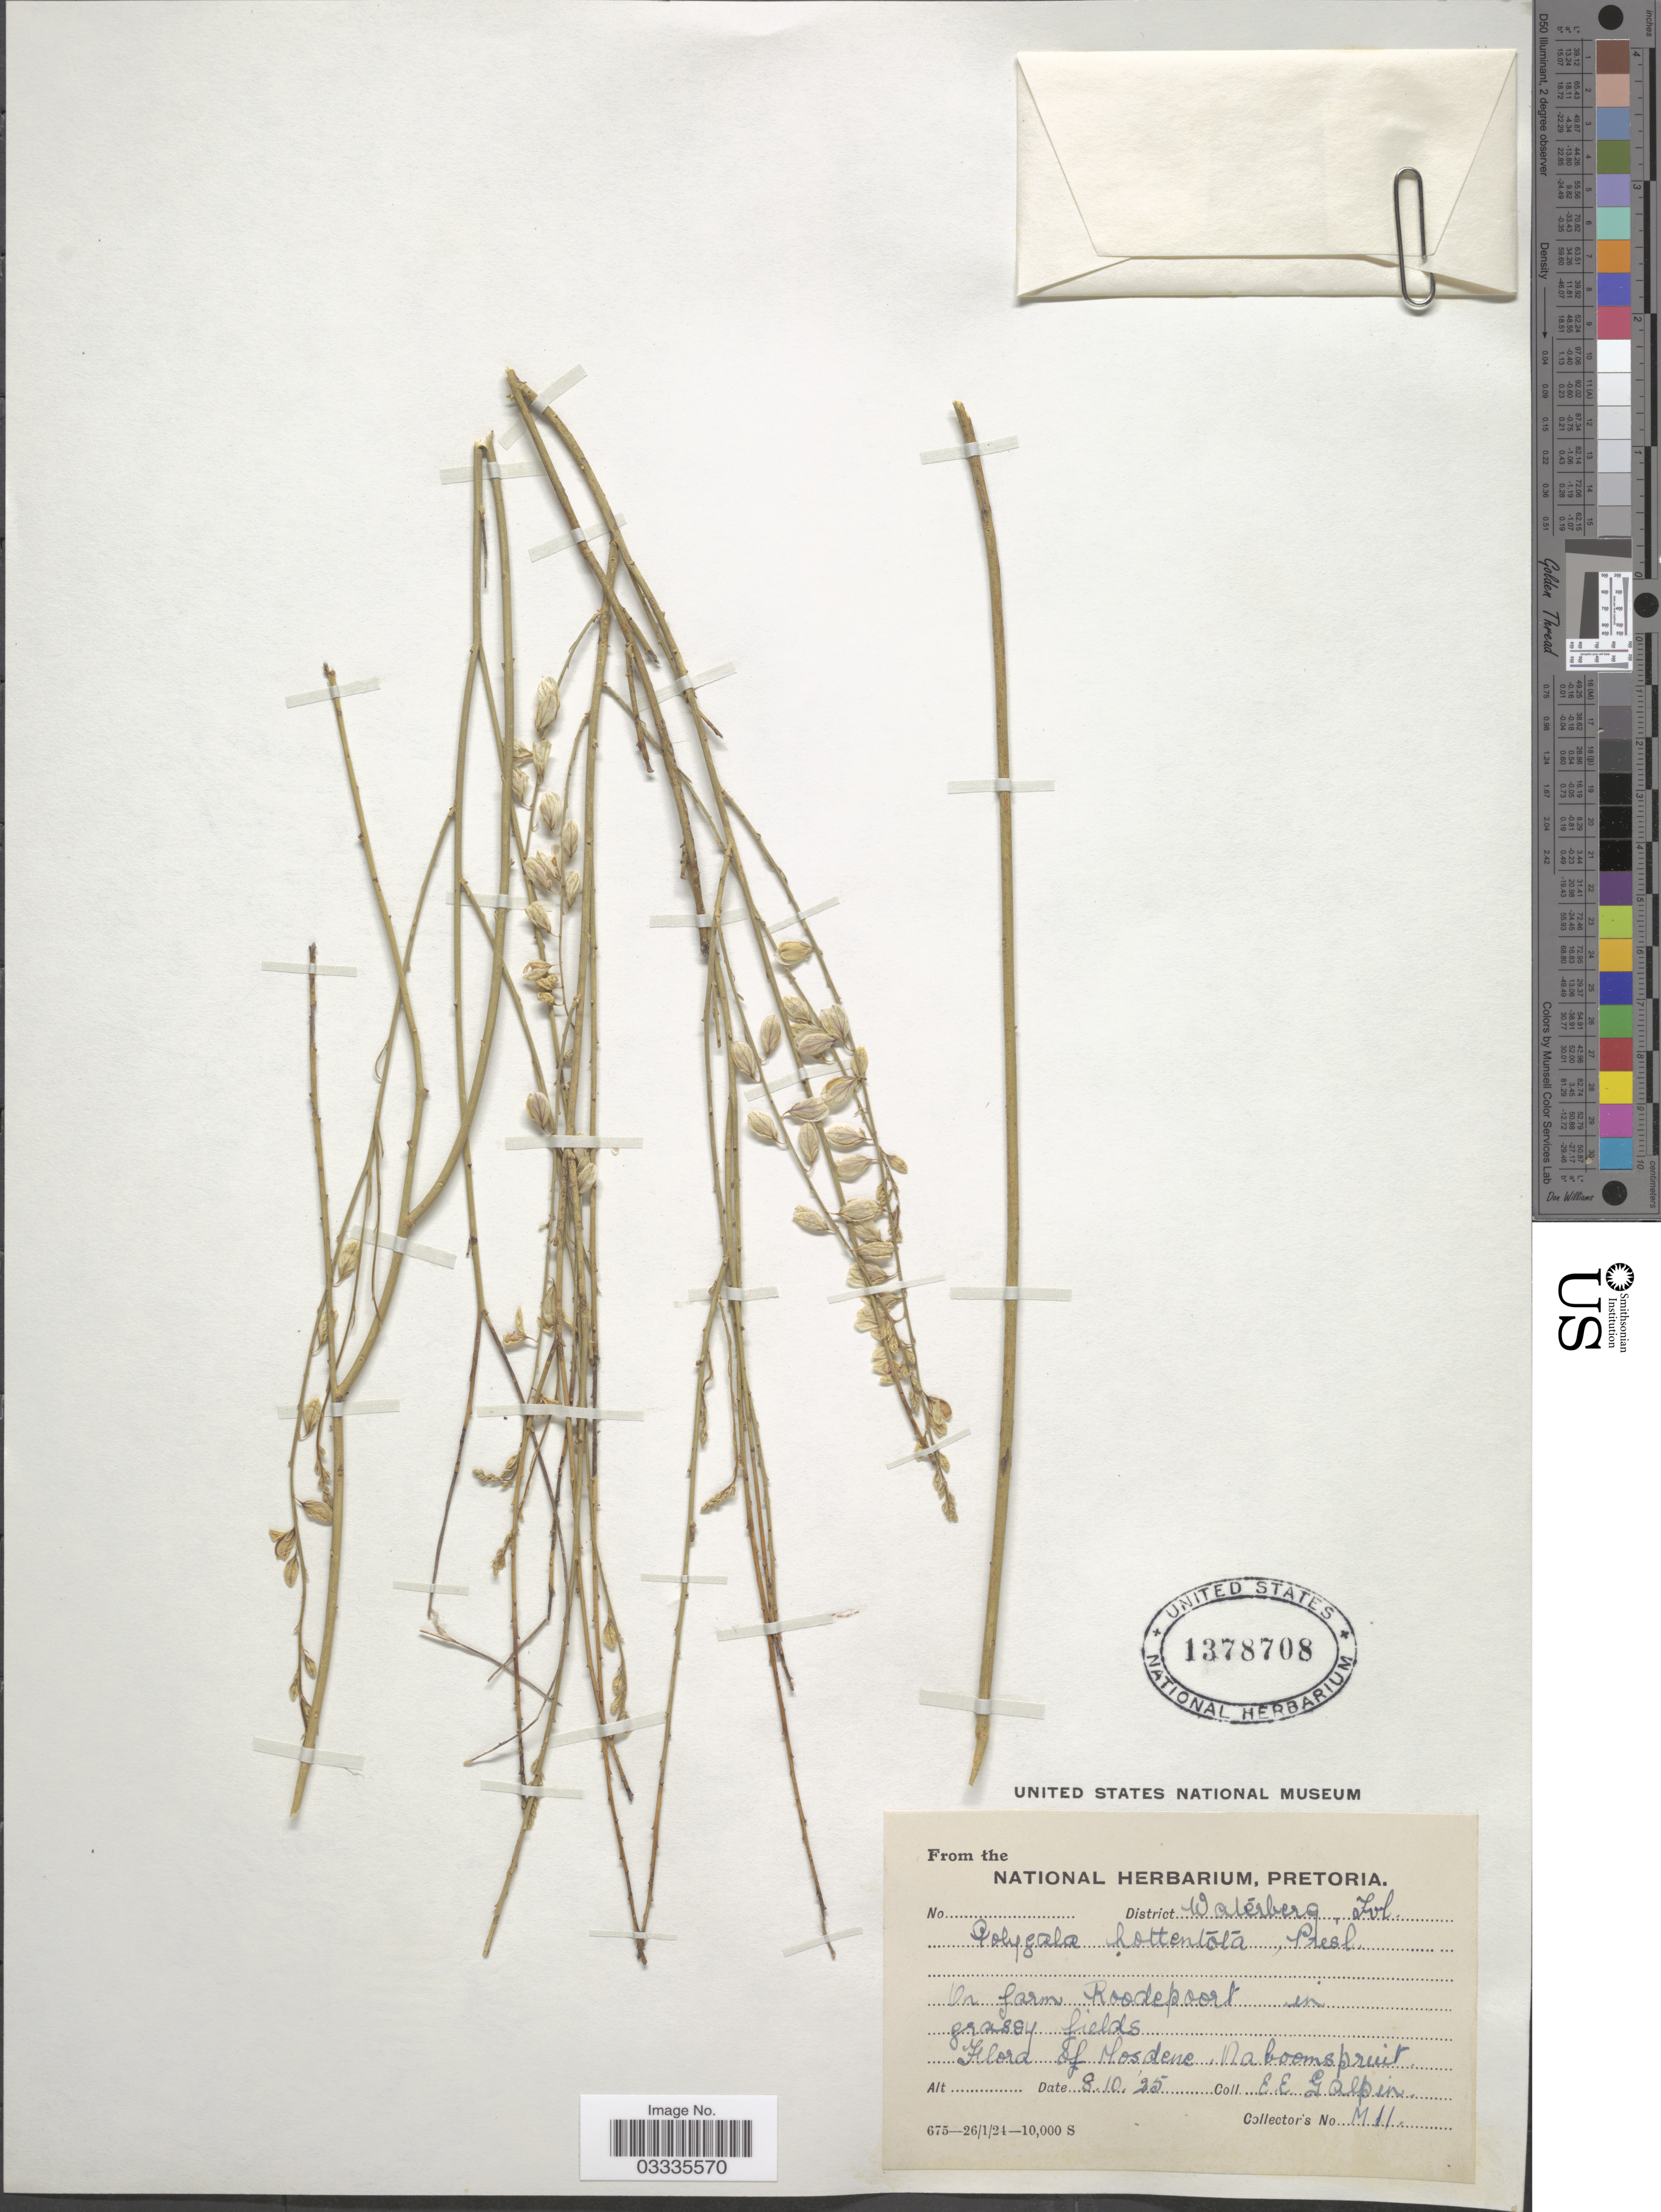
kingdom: Plantae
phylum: Tracheophyta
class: Magnoliopsida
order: Fabales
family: Polygalaceae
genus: Polygala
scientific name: Polygala hottentotta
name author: C. Presl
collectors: E. Galpin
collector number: M11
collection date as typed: Transcribed d/m/y: 8/10/25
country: South Africa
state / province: Limpopo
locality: District Waterberg, Tvl. Mosdene, Naboomspruit.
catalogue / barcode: US 1378708